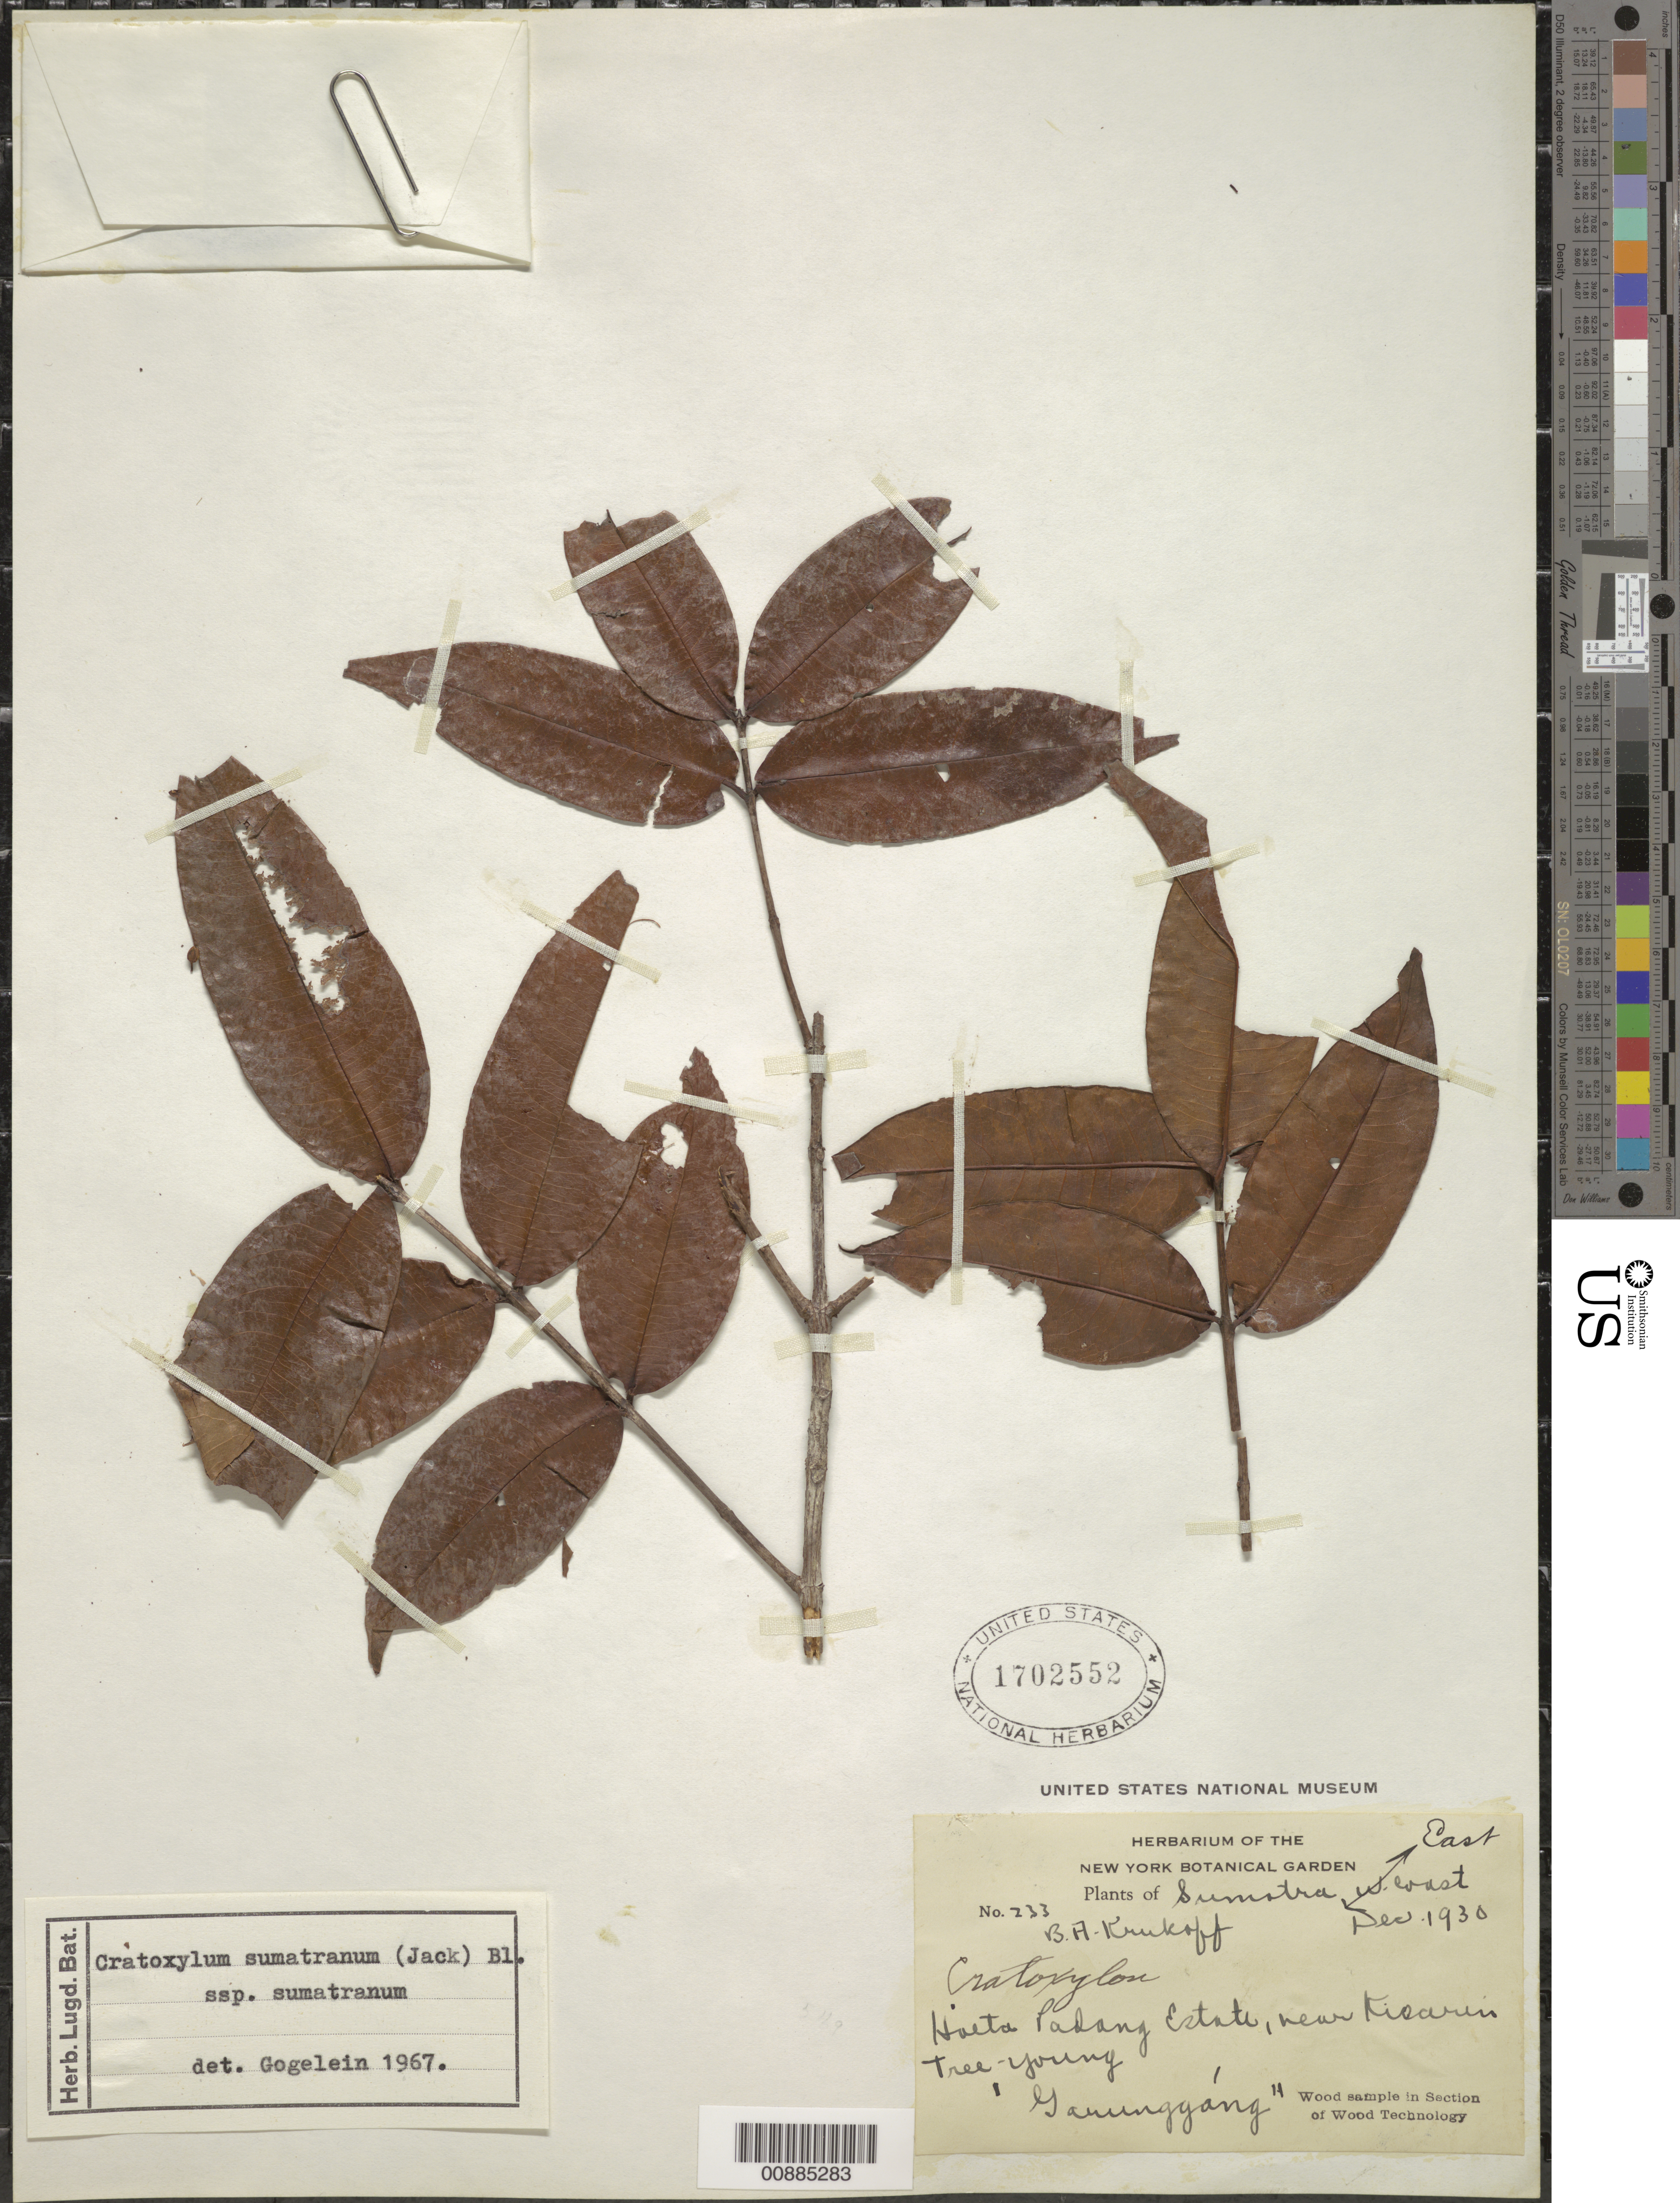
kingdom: Plantae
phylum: Tracheophyta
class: Magnoliopsida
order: Malpighiales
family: Hypericaceae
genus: Cratoxylum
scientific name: Cratoxylum sumatranum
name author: (Jack) Blume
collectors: B. A. Krukoff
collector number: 233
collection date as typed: Dec 1930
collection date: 1930-12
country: Indonesia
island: Sumatra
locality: Hueta Padang Estate, near Kisarin.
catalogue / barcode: US 1702522